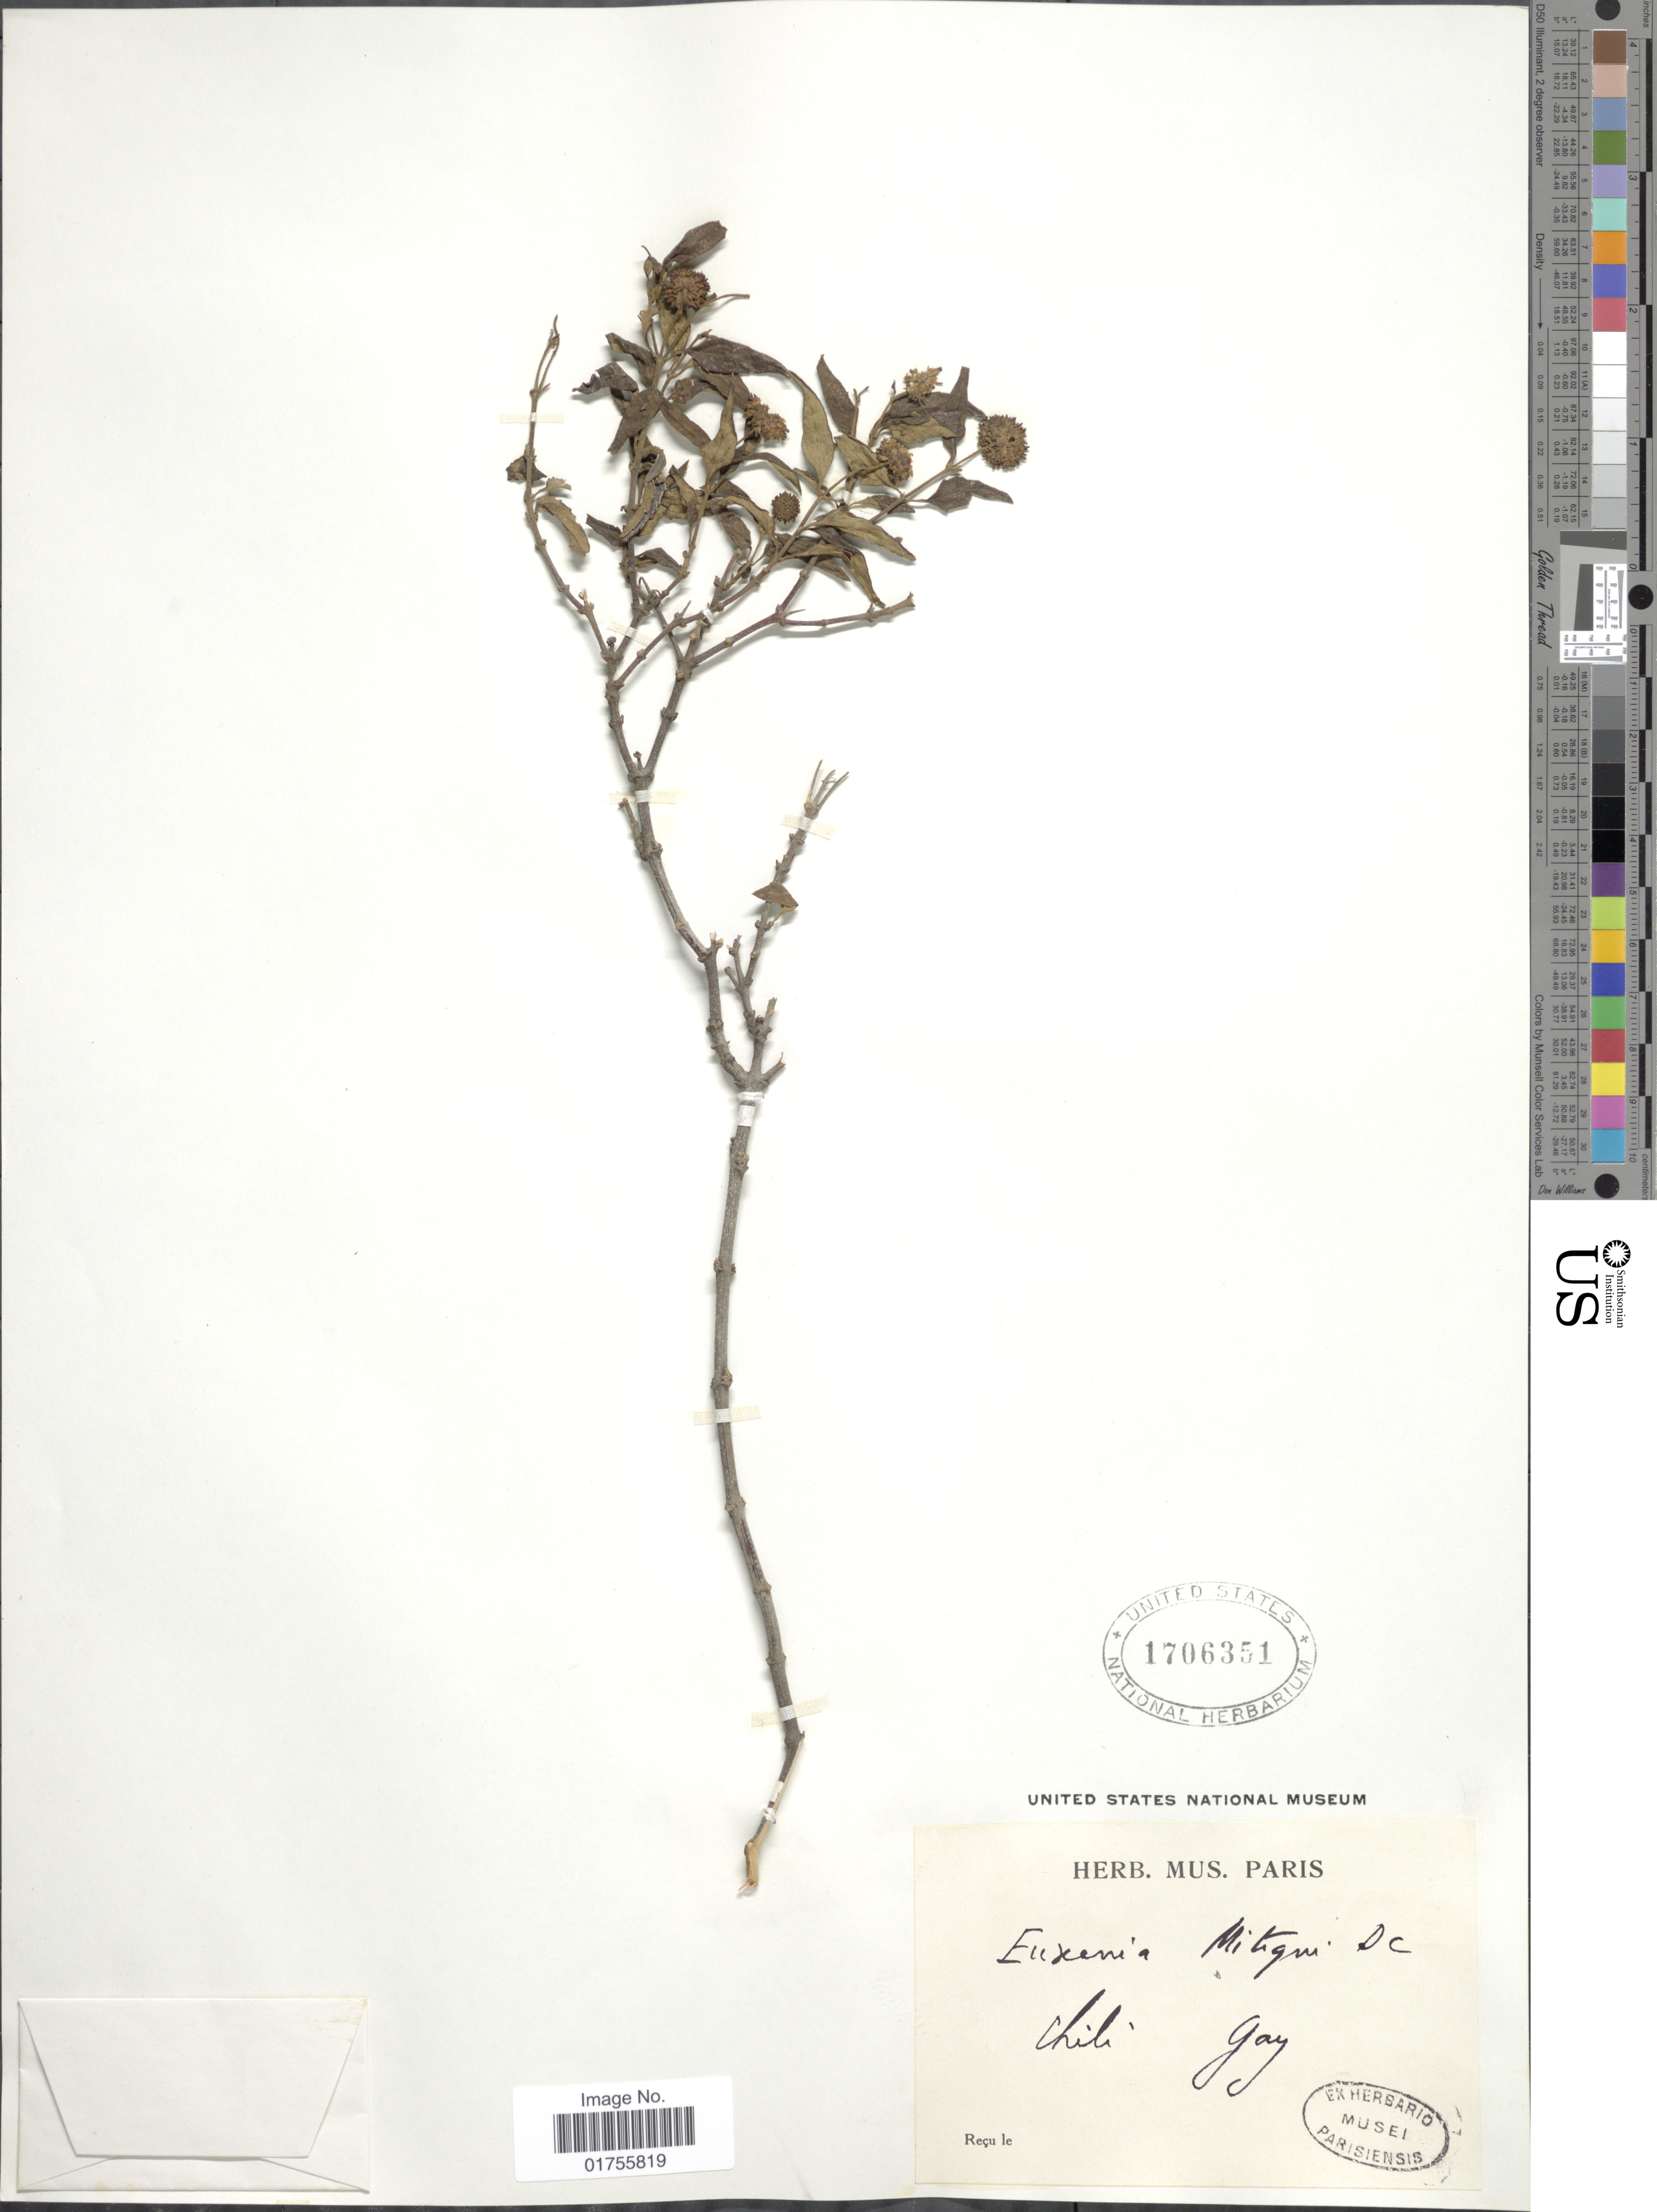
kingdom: Plantae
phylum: Tracheophyta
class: Magnoliopsida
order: Asterales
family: Asteraceae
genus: Podanthus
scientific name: Podanthus mitiqui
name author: Lindl.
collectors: ex herb. Mus. Paris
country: Chile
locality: Gay [interpreted]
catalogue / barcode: US 1706351